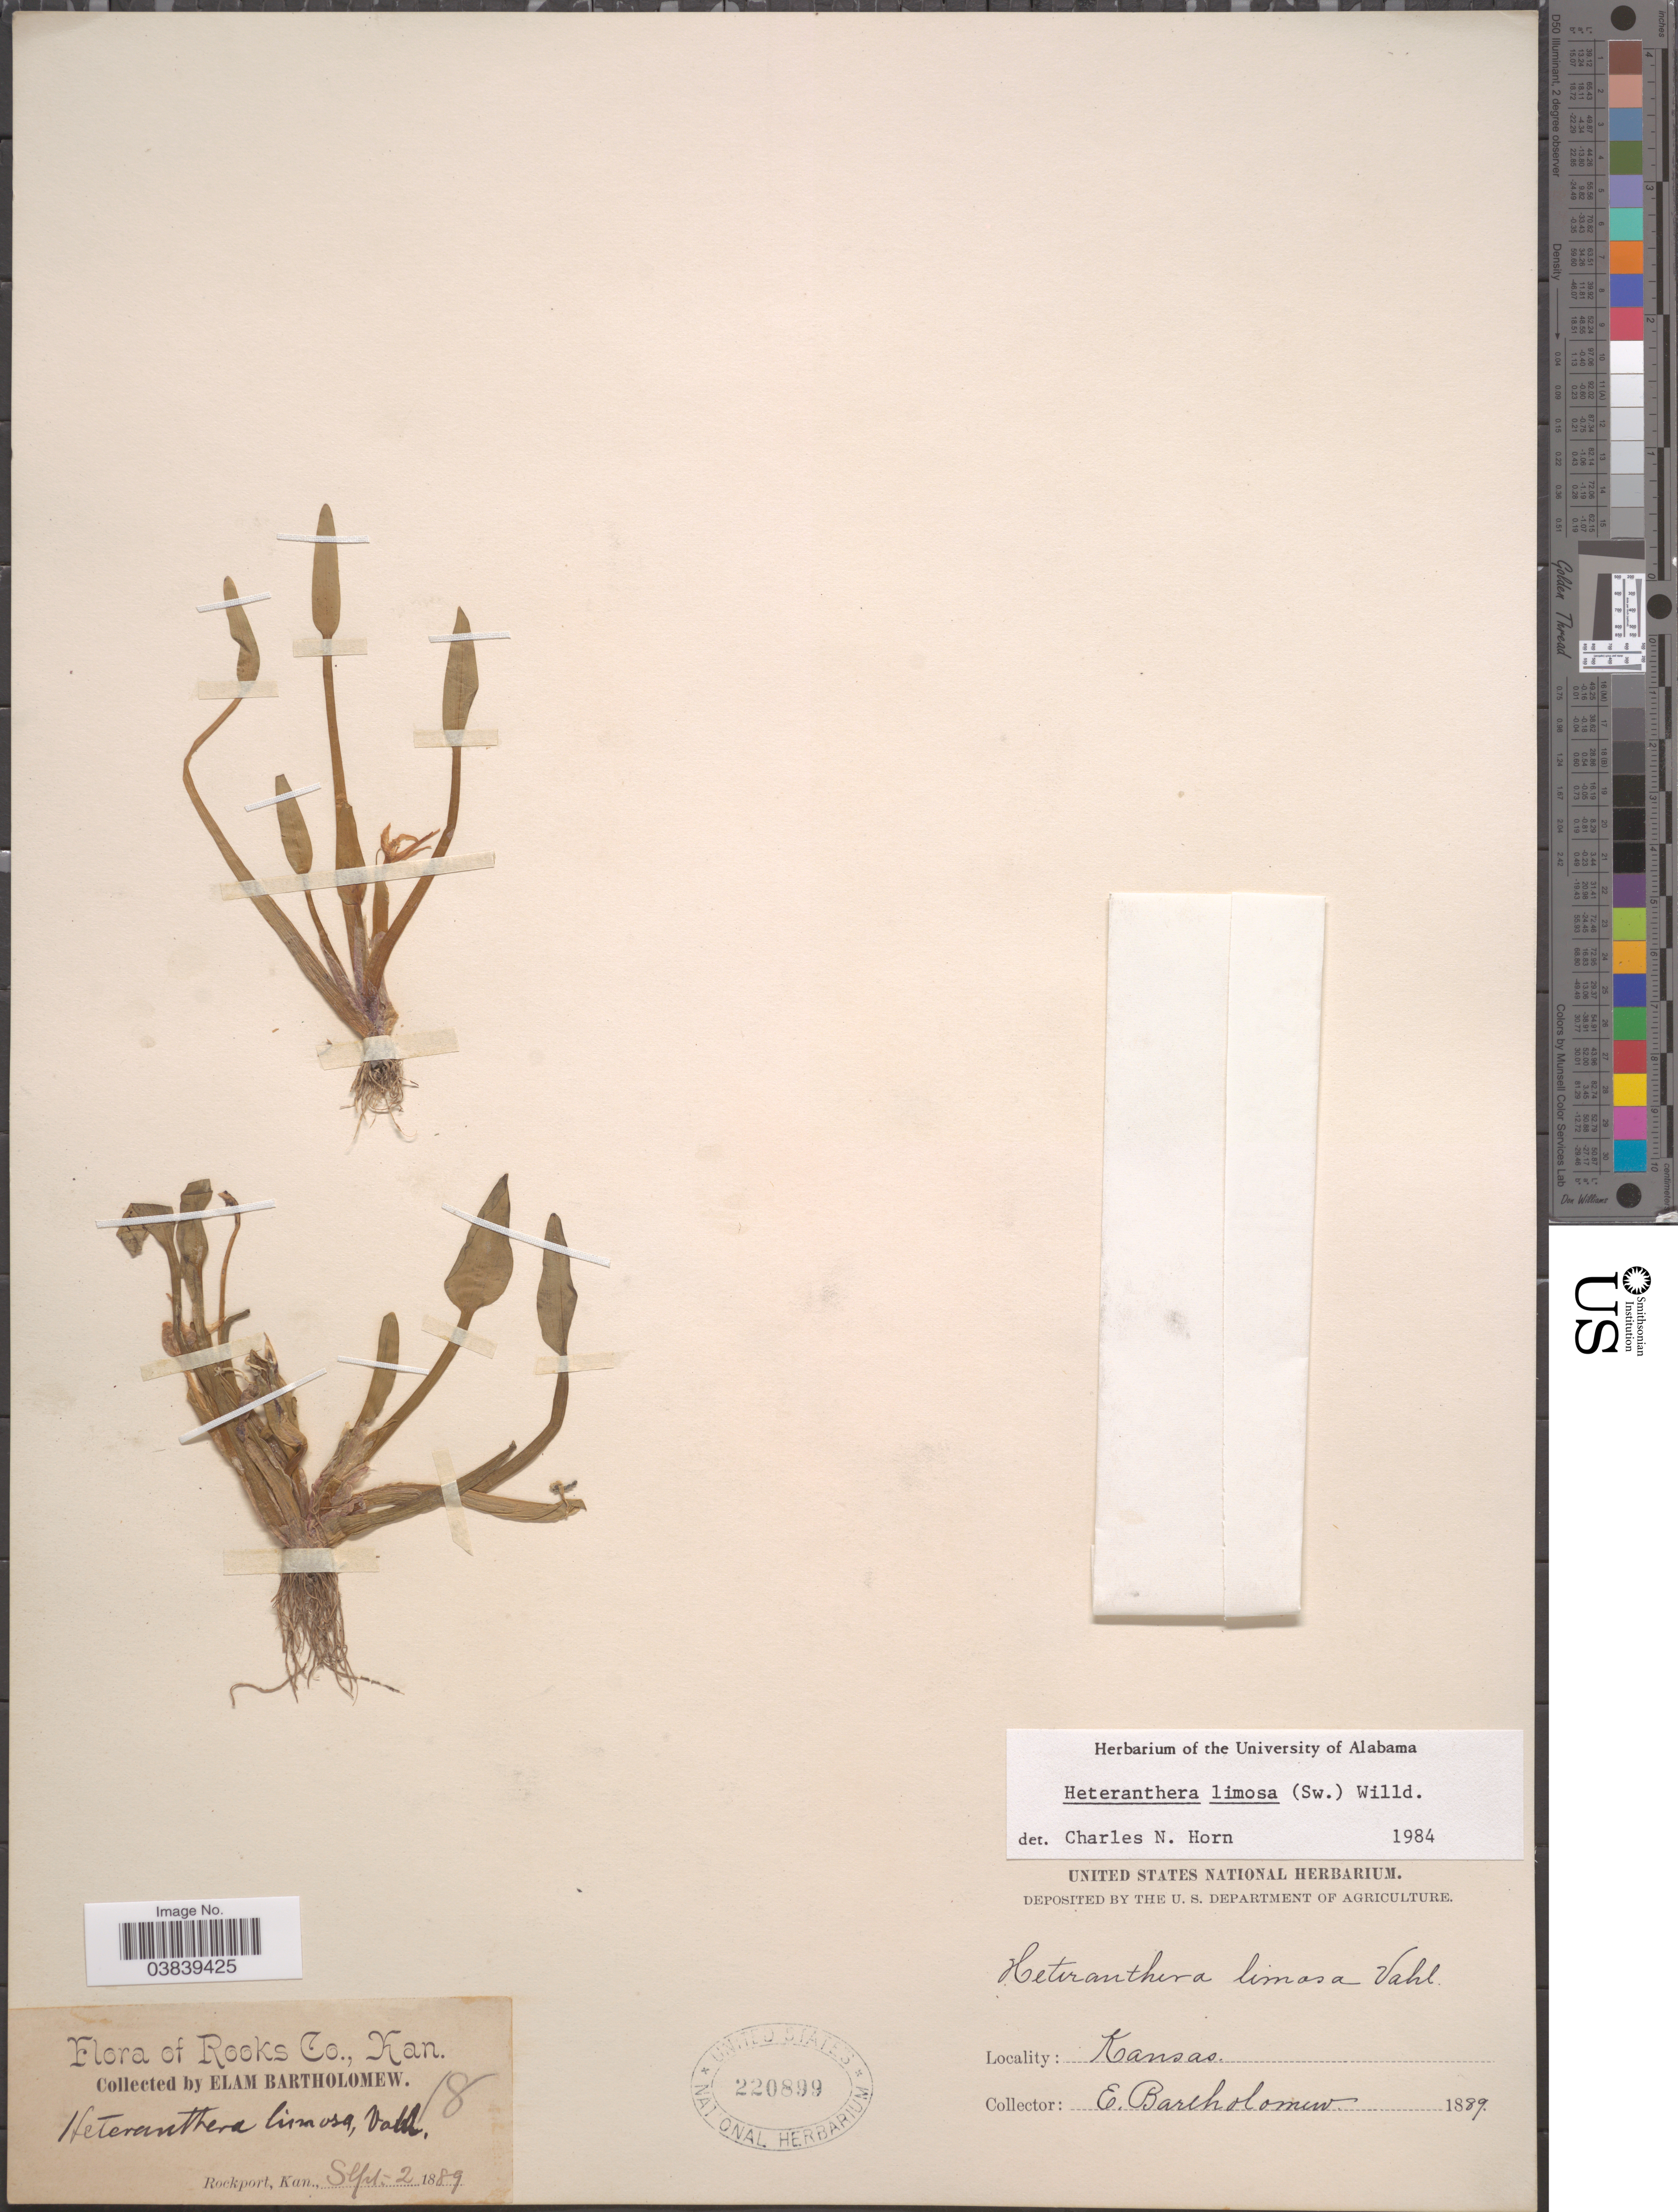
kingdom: Plantae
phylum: Tracheophyta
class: Liliopsida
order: Commelinales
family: Pontederiaceae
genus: Heteranthera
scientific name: Heteranthera limosa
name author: (Sw.) Willd.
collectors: E. Bartholomew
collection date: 1889-09-02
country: United States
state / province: Kansas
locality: Rockport.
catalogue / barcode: US 220899